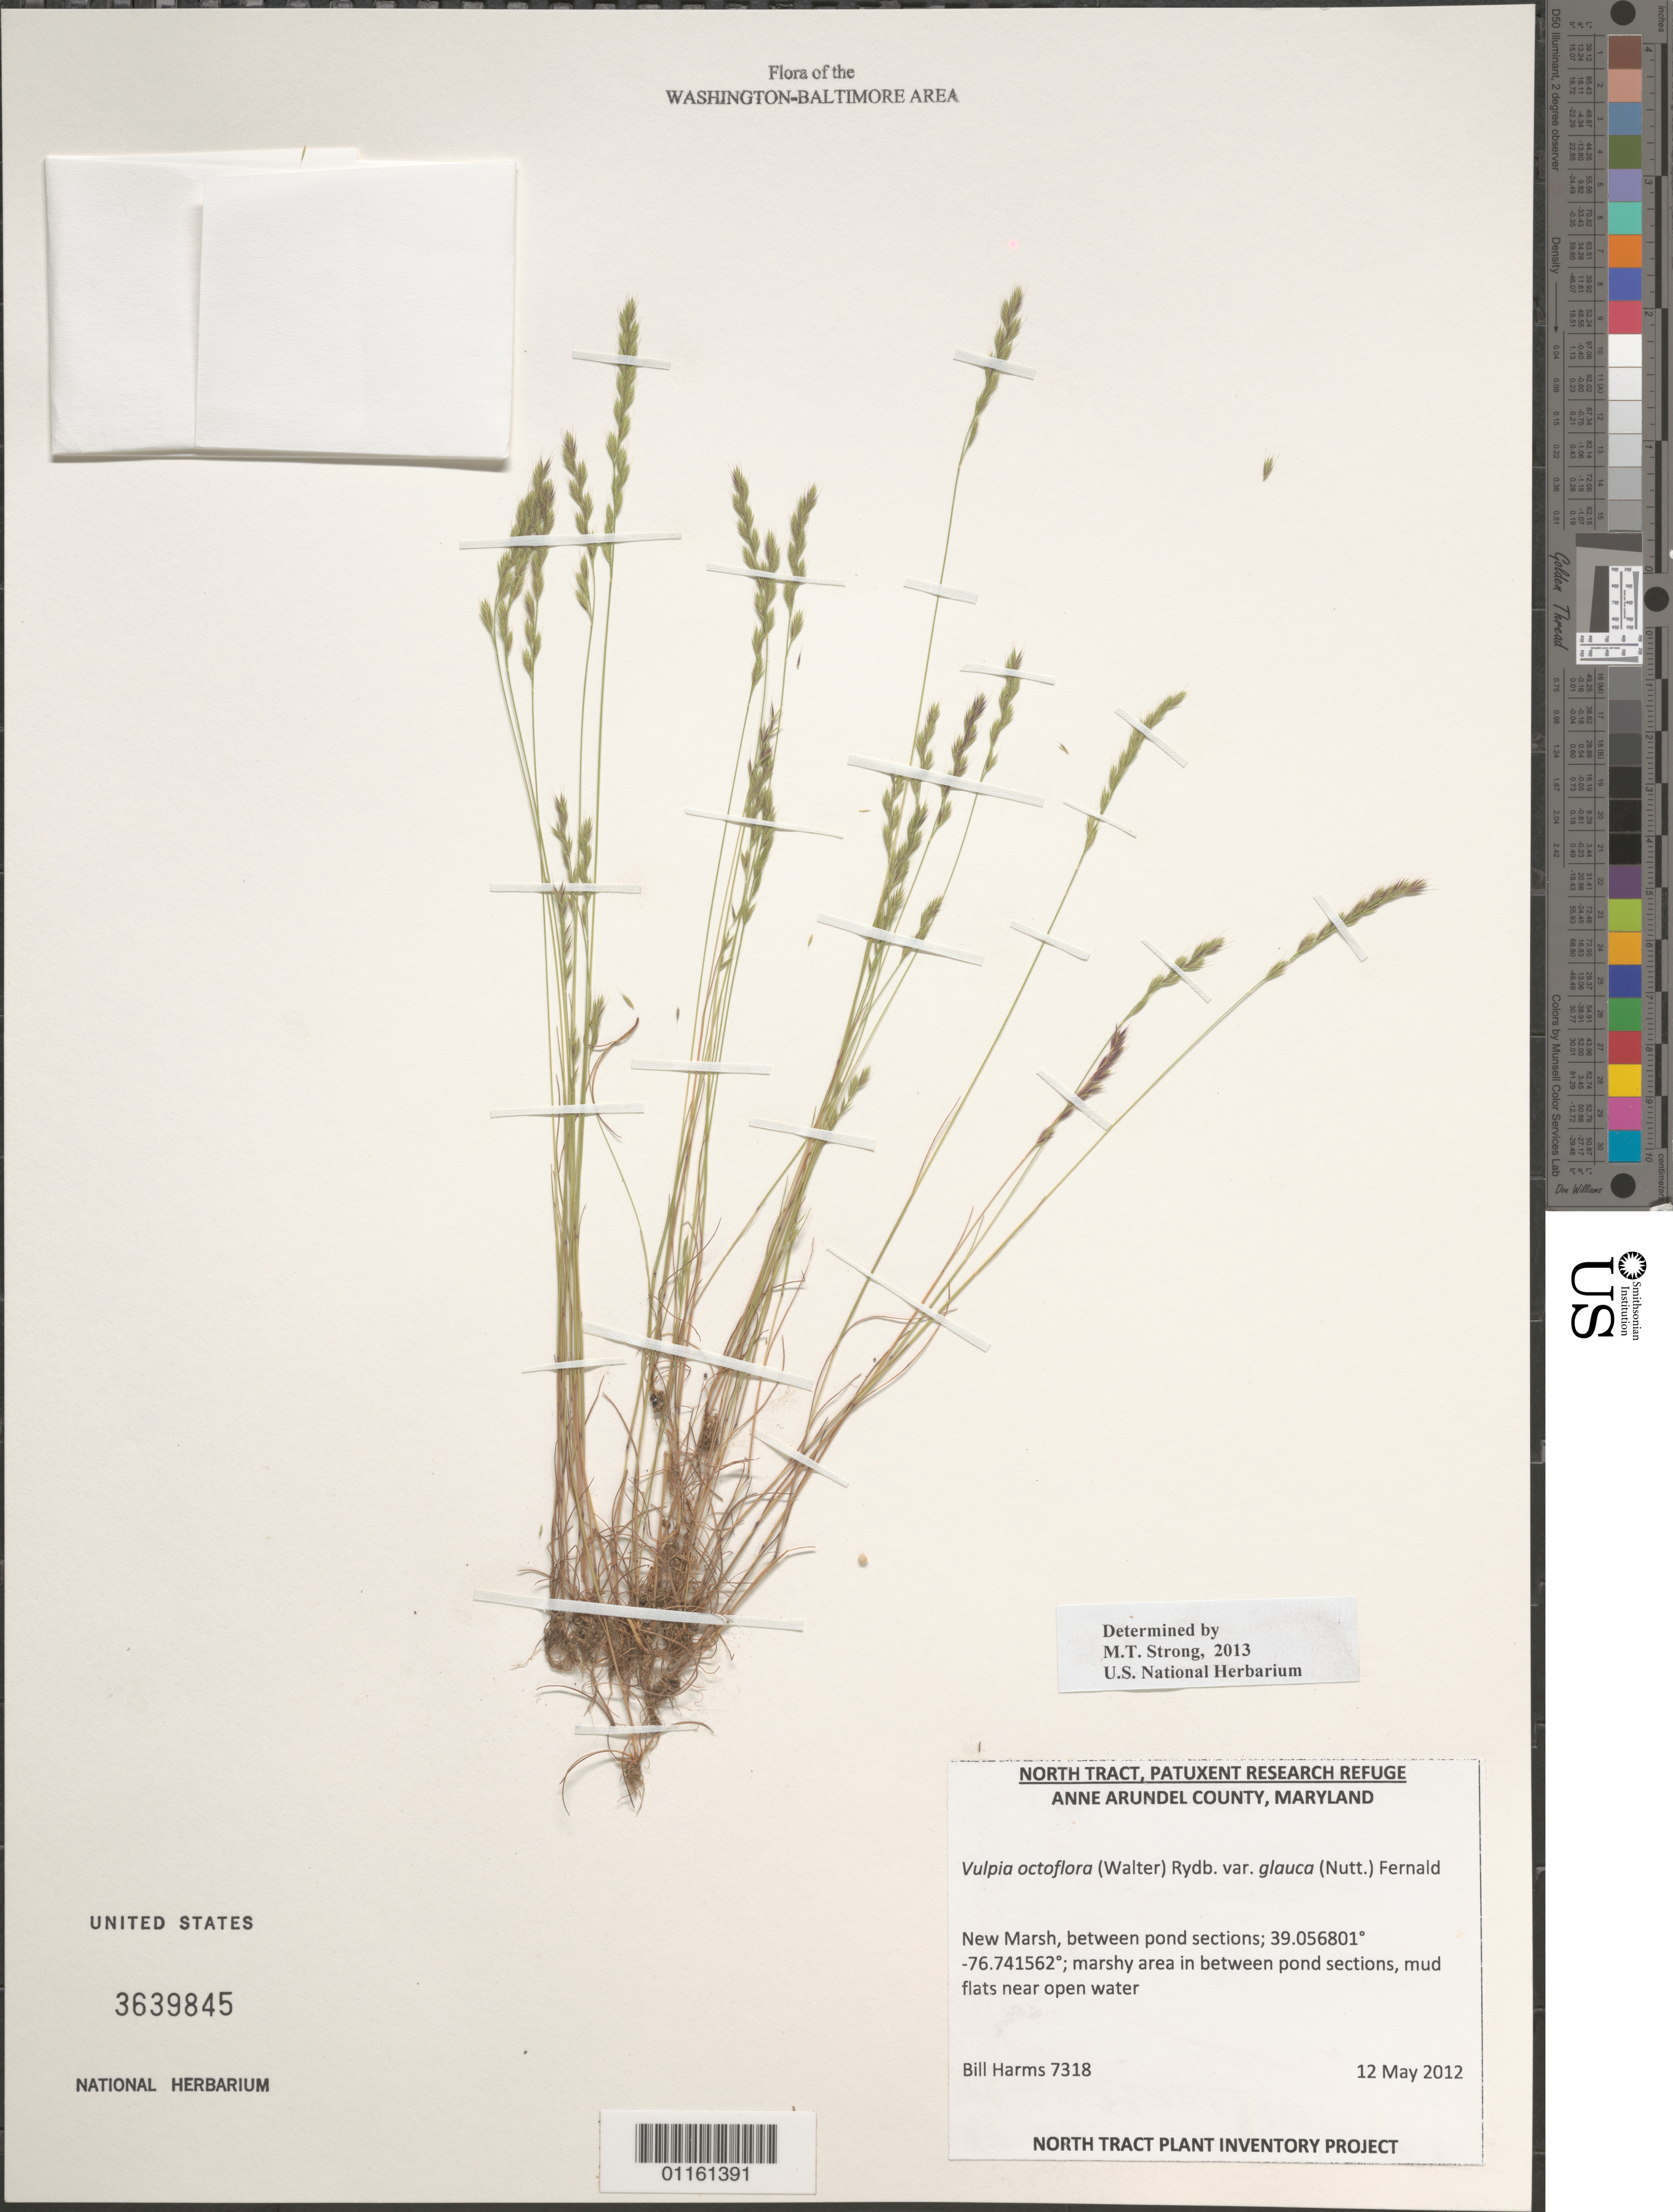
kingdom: Plantae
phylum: Tracheophyta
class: Liliopsida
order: Poales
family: Poaceae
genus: Vulpia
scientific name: Vulpia octoflora var. glauca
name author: (Nutt.) Fernald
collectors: B. Harms & J. Worth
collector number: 7318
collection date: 2012-05-12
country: United States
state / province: Maryland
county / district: Anne Arundel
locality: New Marsh, between pond sections.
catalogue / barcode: US 3639845